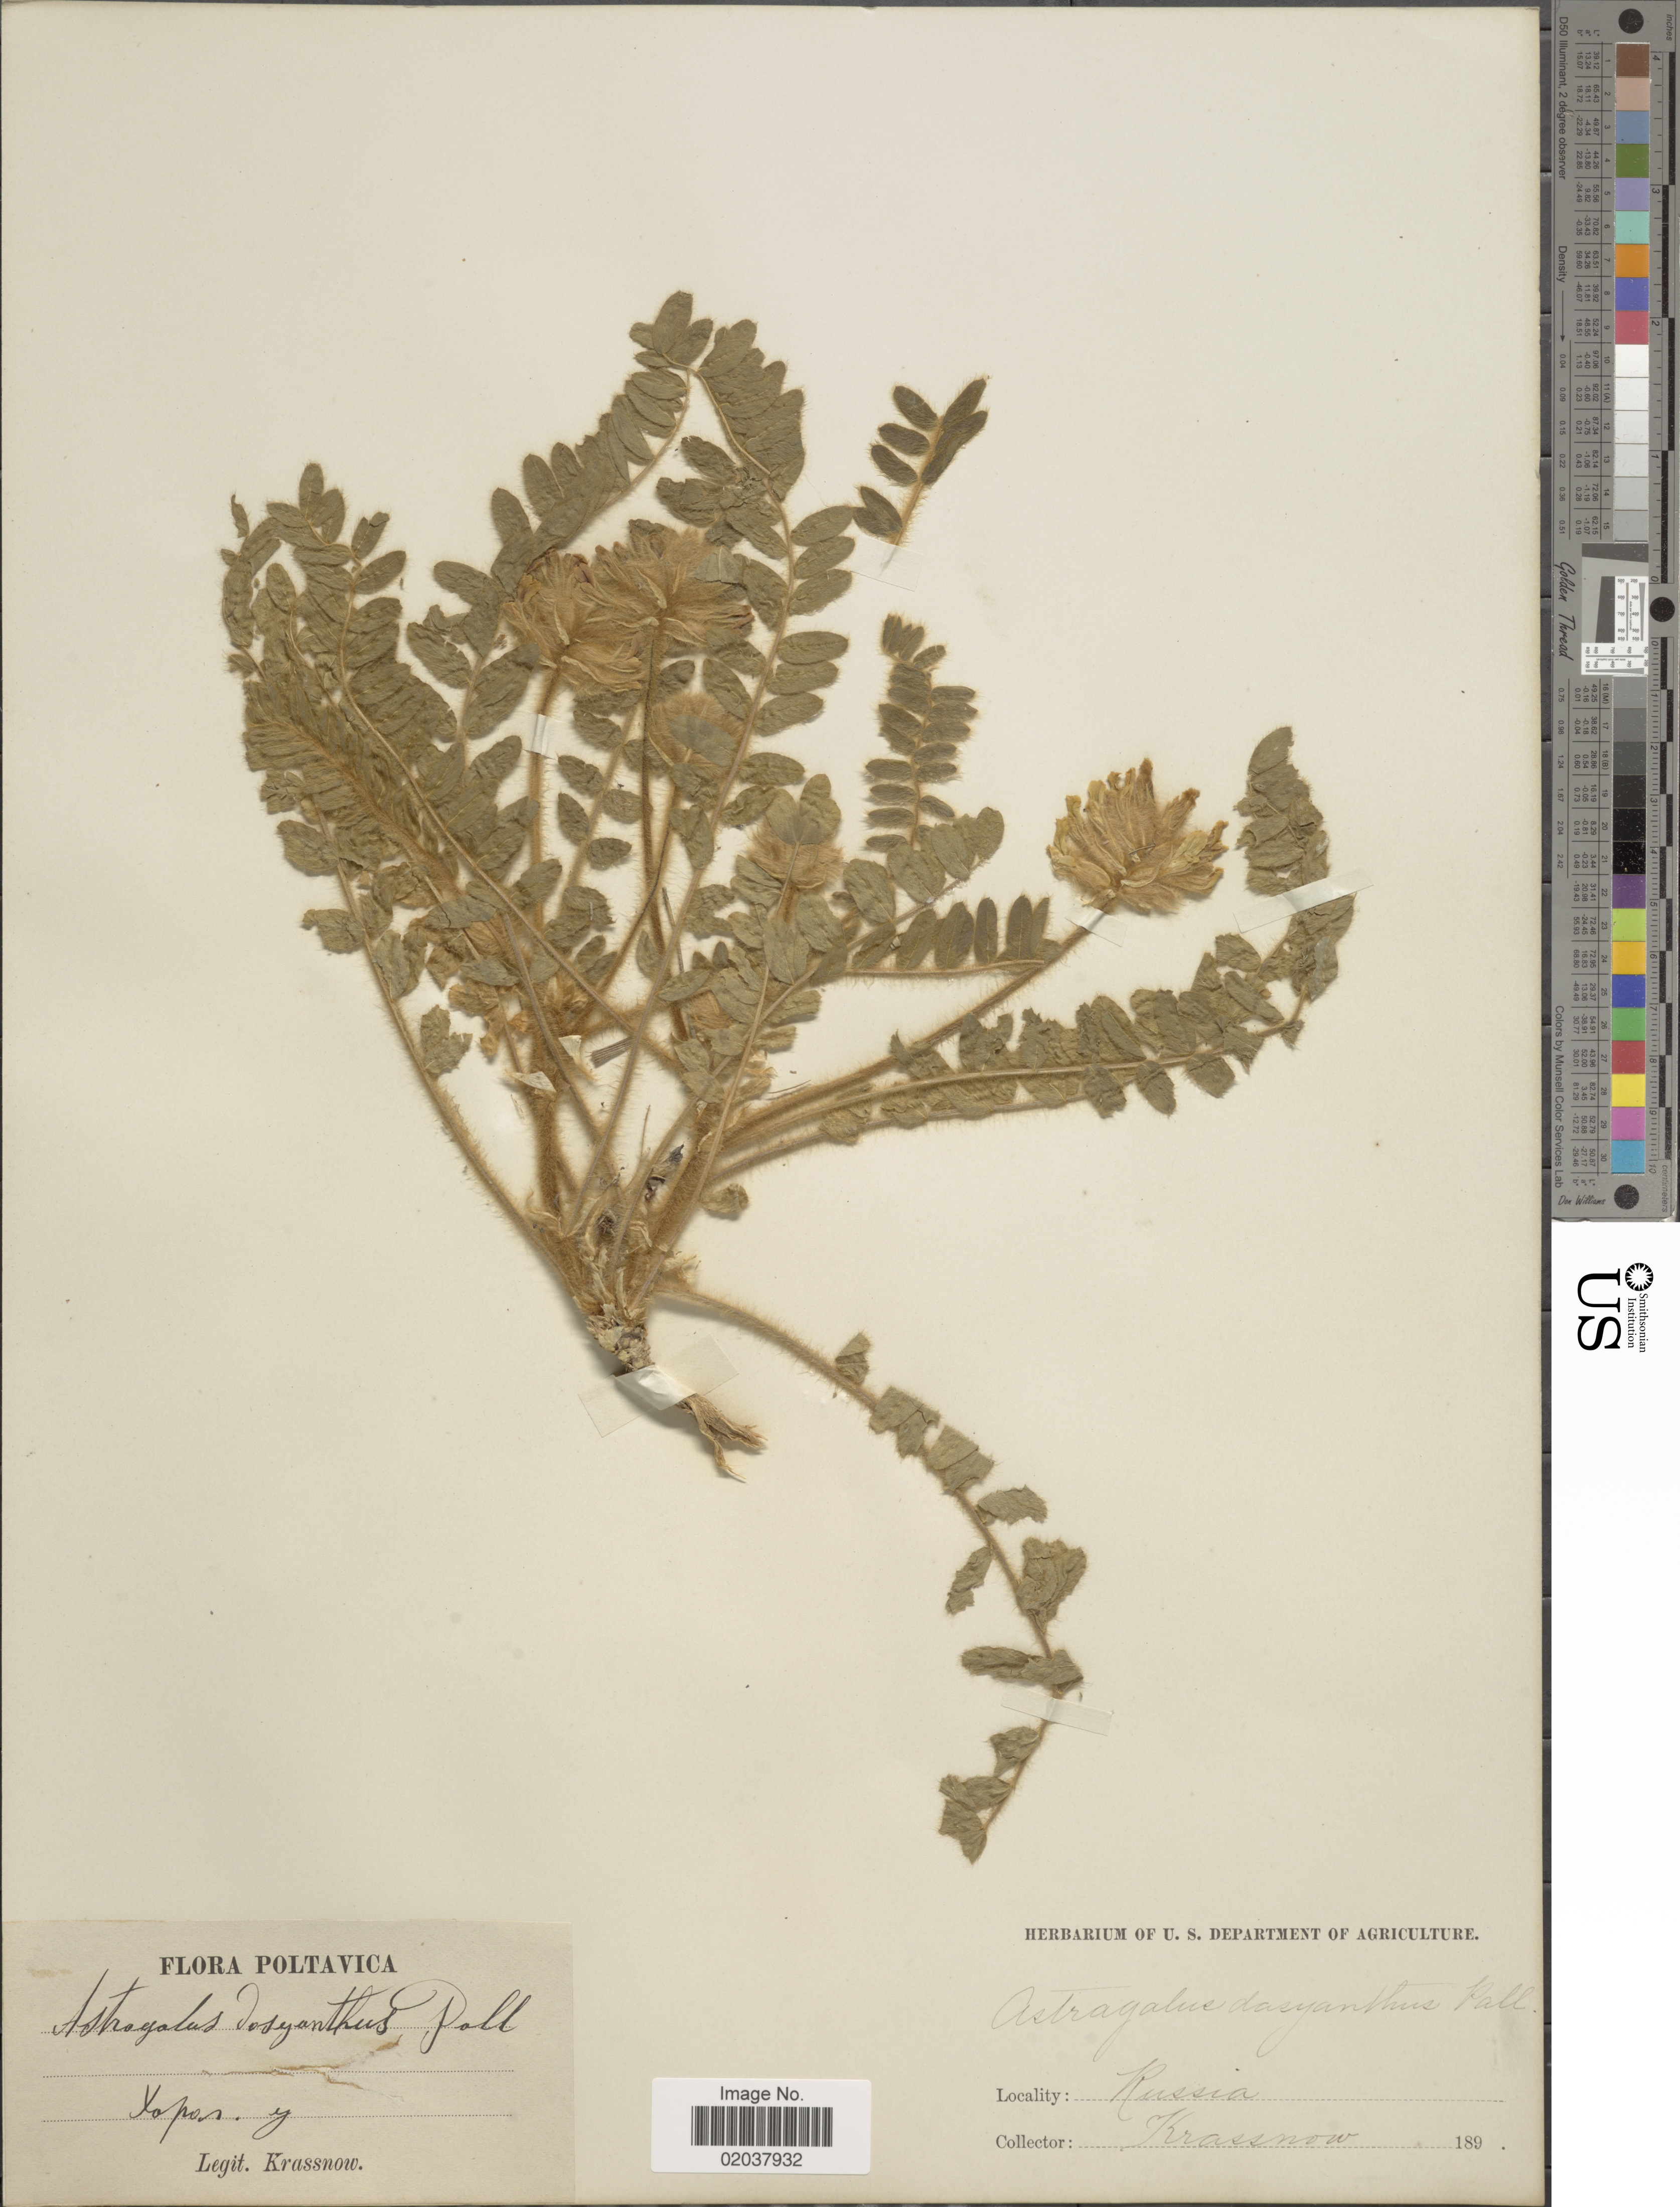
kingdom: Plantae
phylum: Tracheophyta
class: Magnoliopsida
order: Fabales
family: Fabaceae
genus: Astragalus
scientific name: Astragalus dasyanthus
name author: Pall.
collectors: -. Krassnow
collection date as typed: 189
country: Ukraine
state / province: Poltava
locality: Khorol District